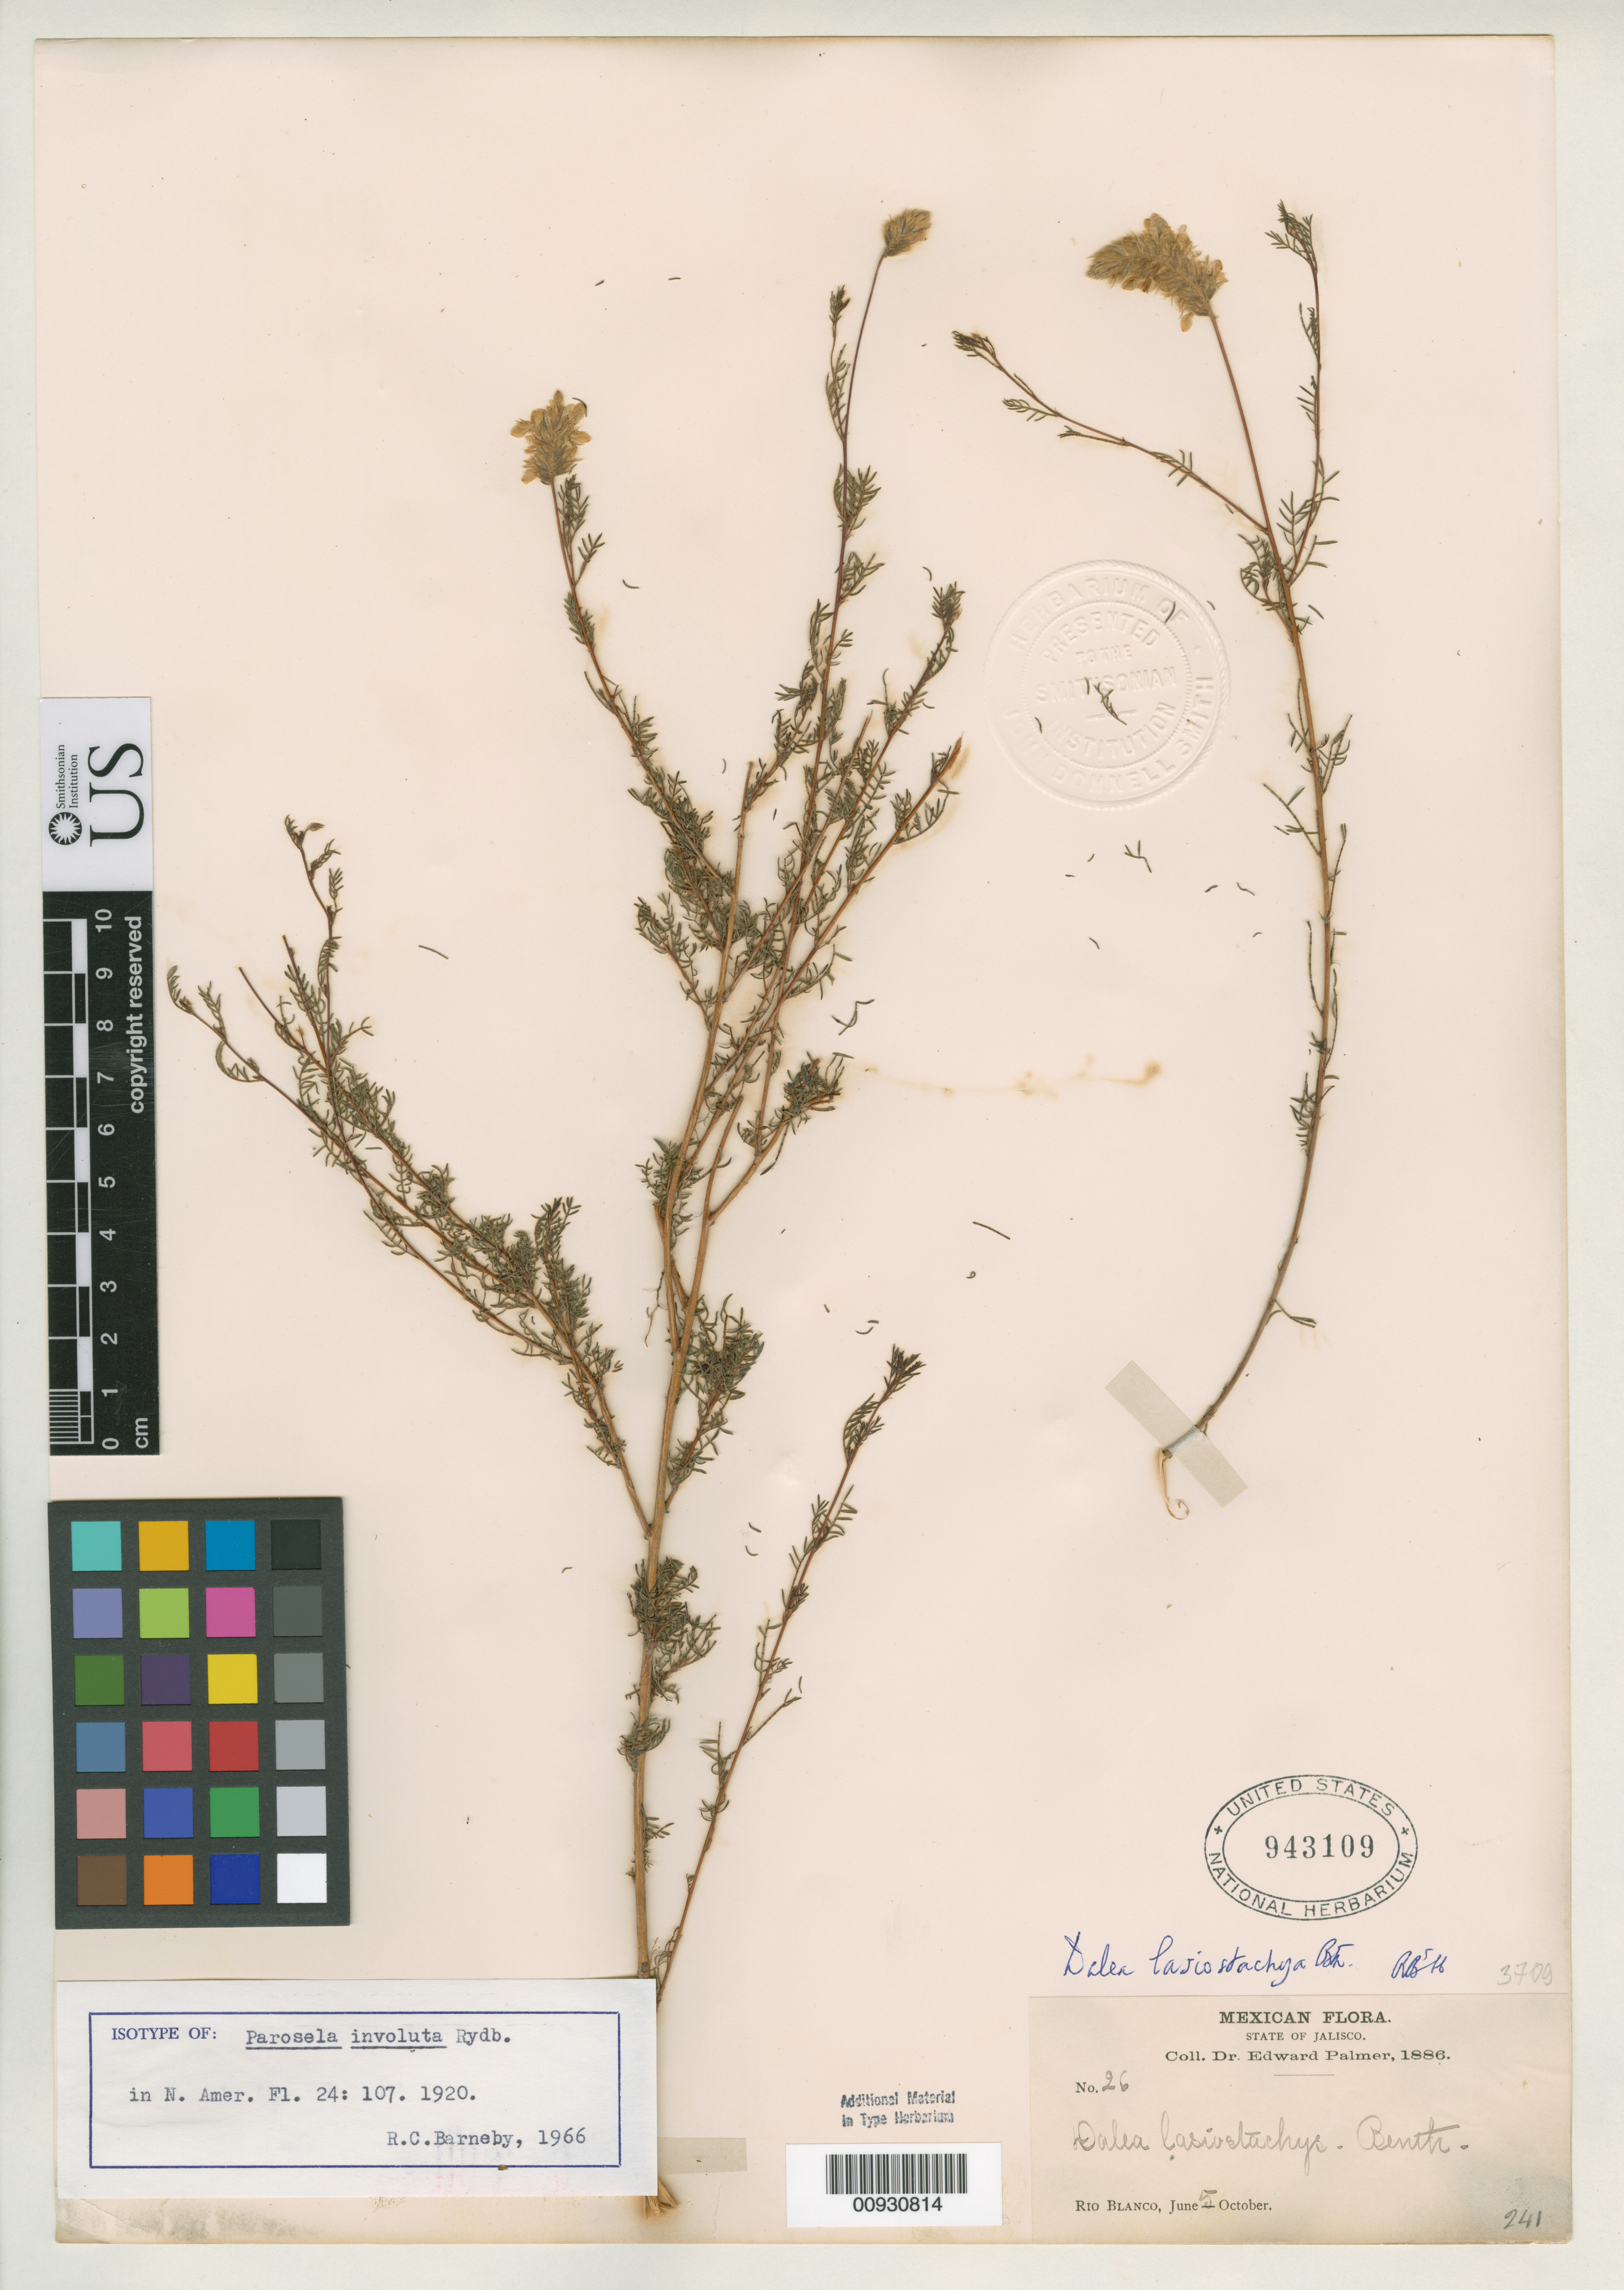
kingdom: Plantae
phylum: Tracheophyta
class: Magnoliopsida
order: Fabales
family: Fabaceae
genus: Parosela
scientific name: Parosela involuta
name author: Rydb.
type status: Isotype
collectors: E. Palmer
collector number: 26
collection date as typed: Jun 1886 to -- Oct 1886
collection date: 1886-06/1886-10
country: Mexico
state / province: Jalisco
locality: Río Blanco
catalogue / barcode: US 943109